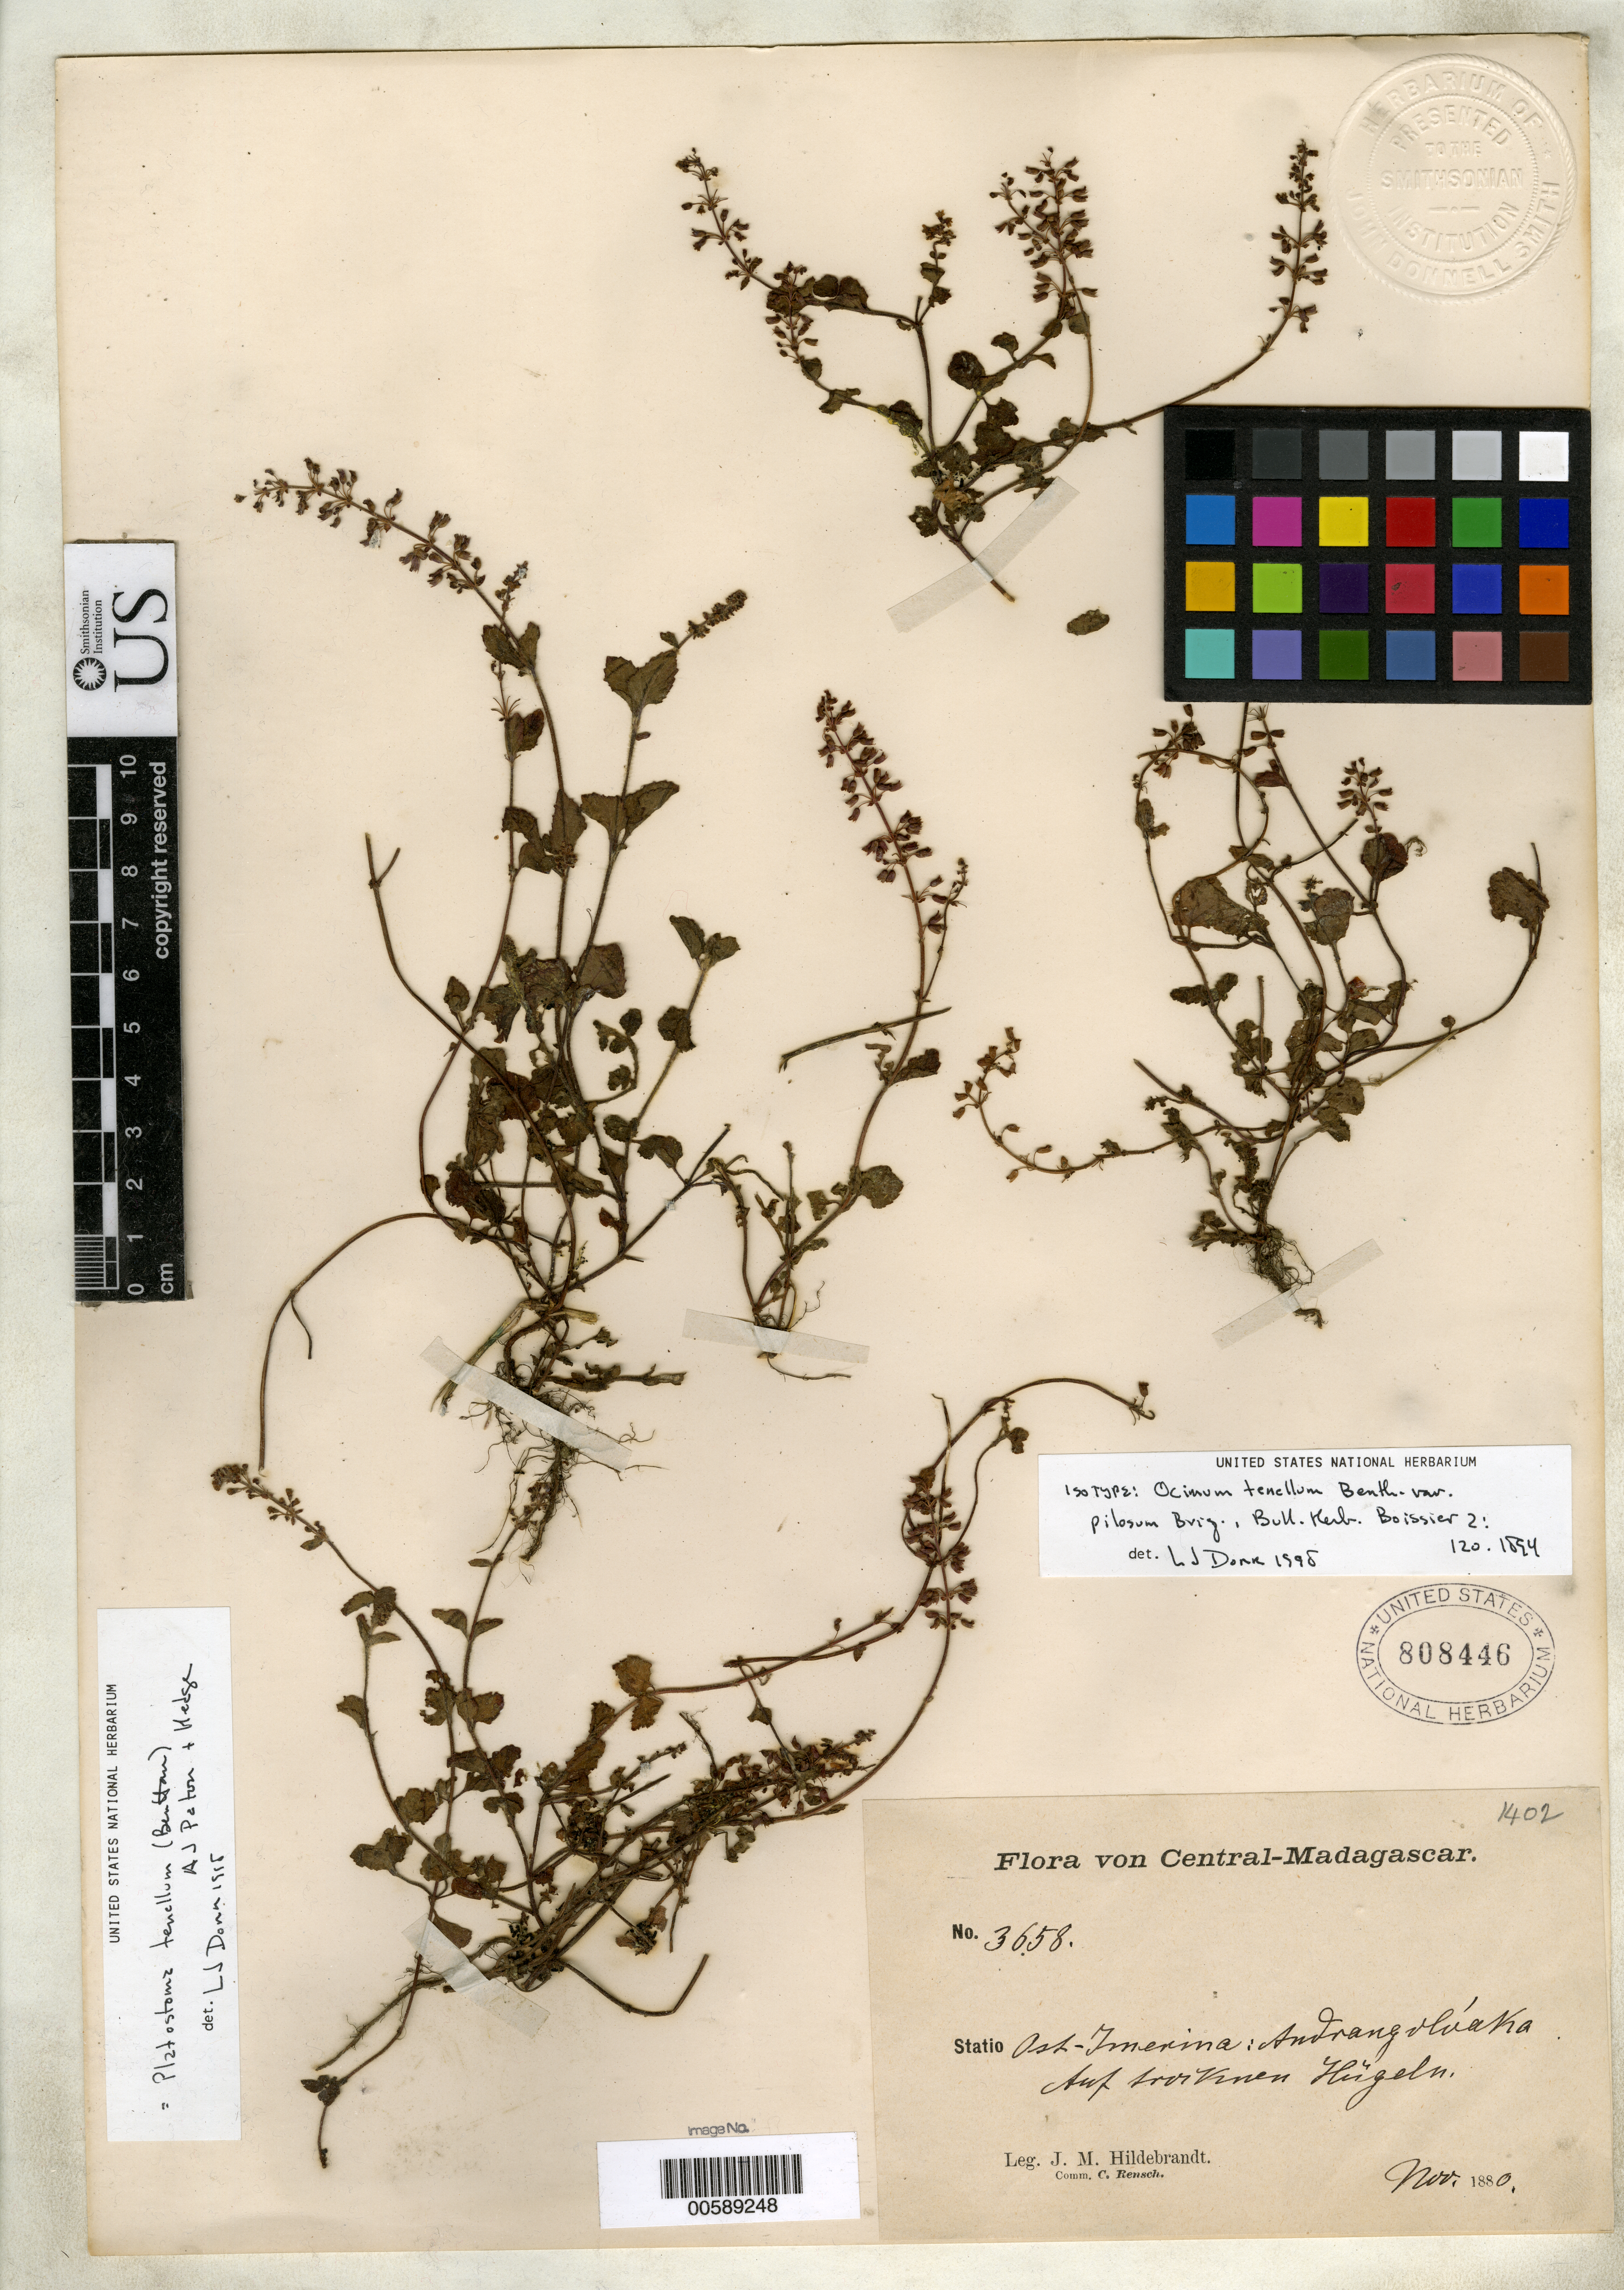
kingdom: Plantae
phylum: Tracheophyta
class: Magnoliopsida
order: Lamiales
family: Lamiaceae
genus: Ocimum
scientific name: Ocimum tenellum var. pilosum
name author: Briq.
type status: Isotype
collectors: J. Hildebrandt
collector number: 3658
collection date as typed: Nov 1880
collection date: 1880-11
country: Madagascar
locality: Ost-Imerina, d'Andrangvloaka.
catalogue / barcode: US 808446